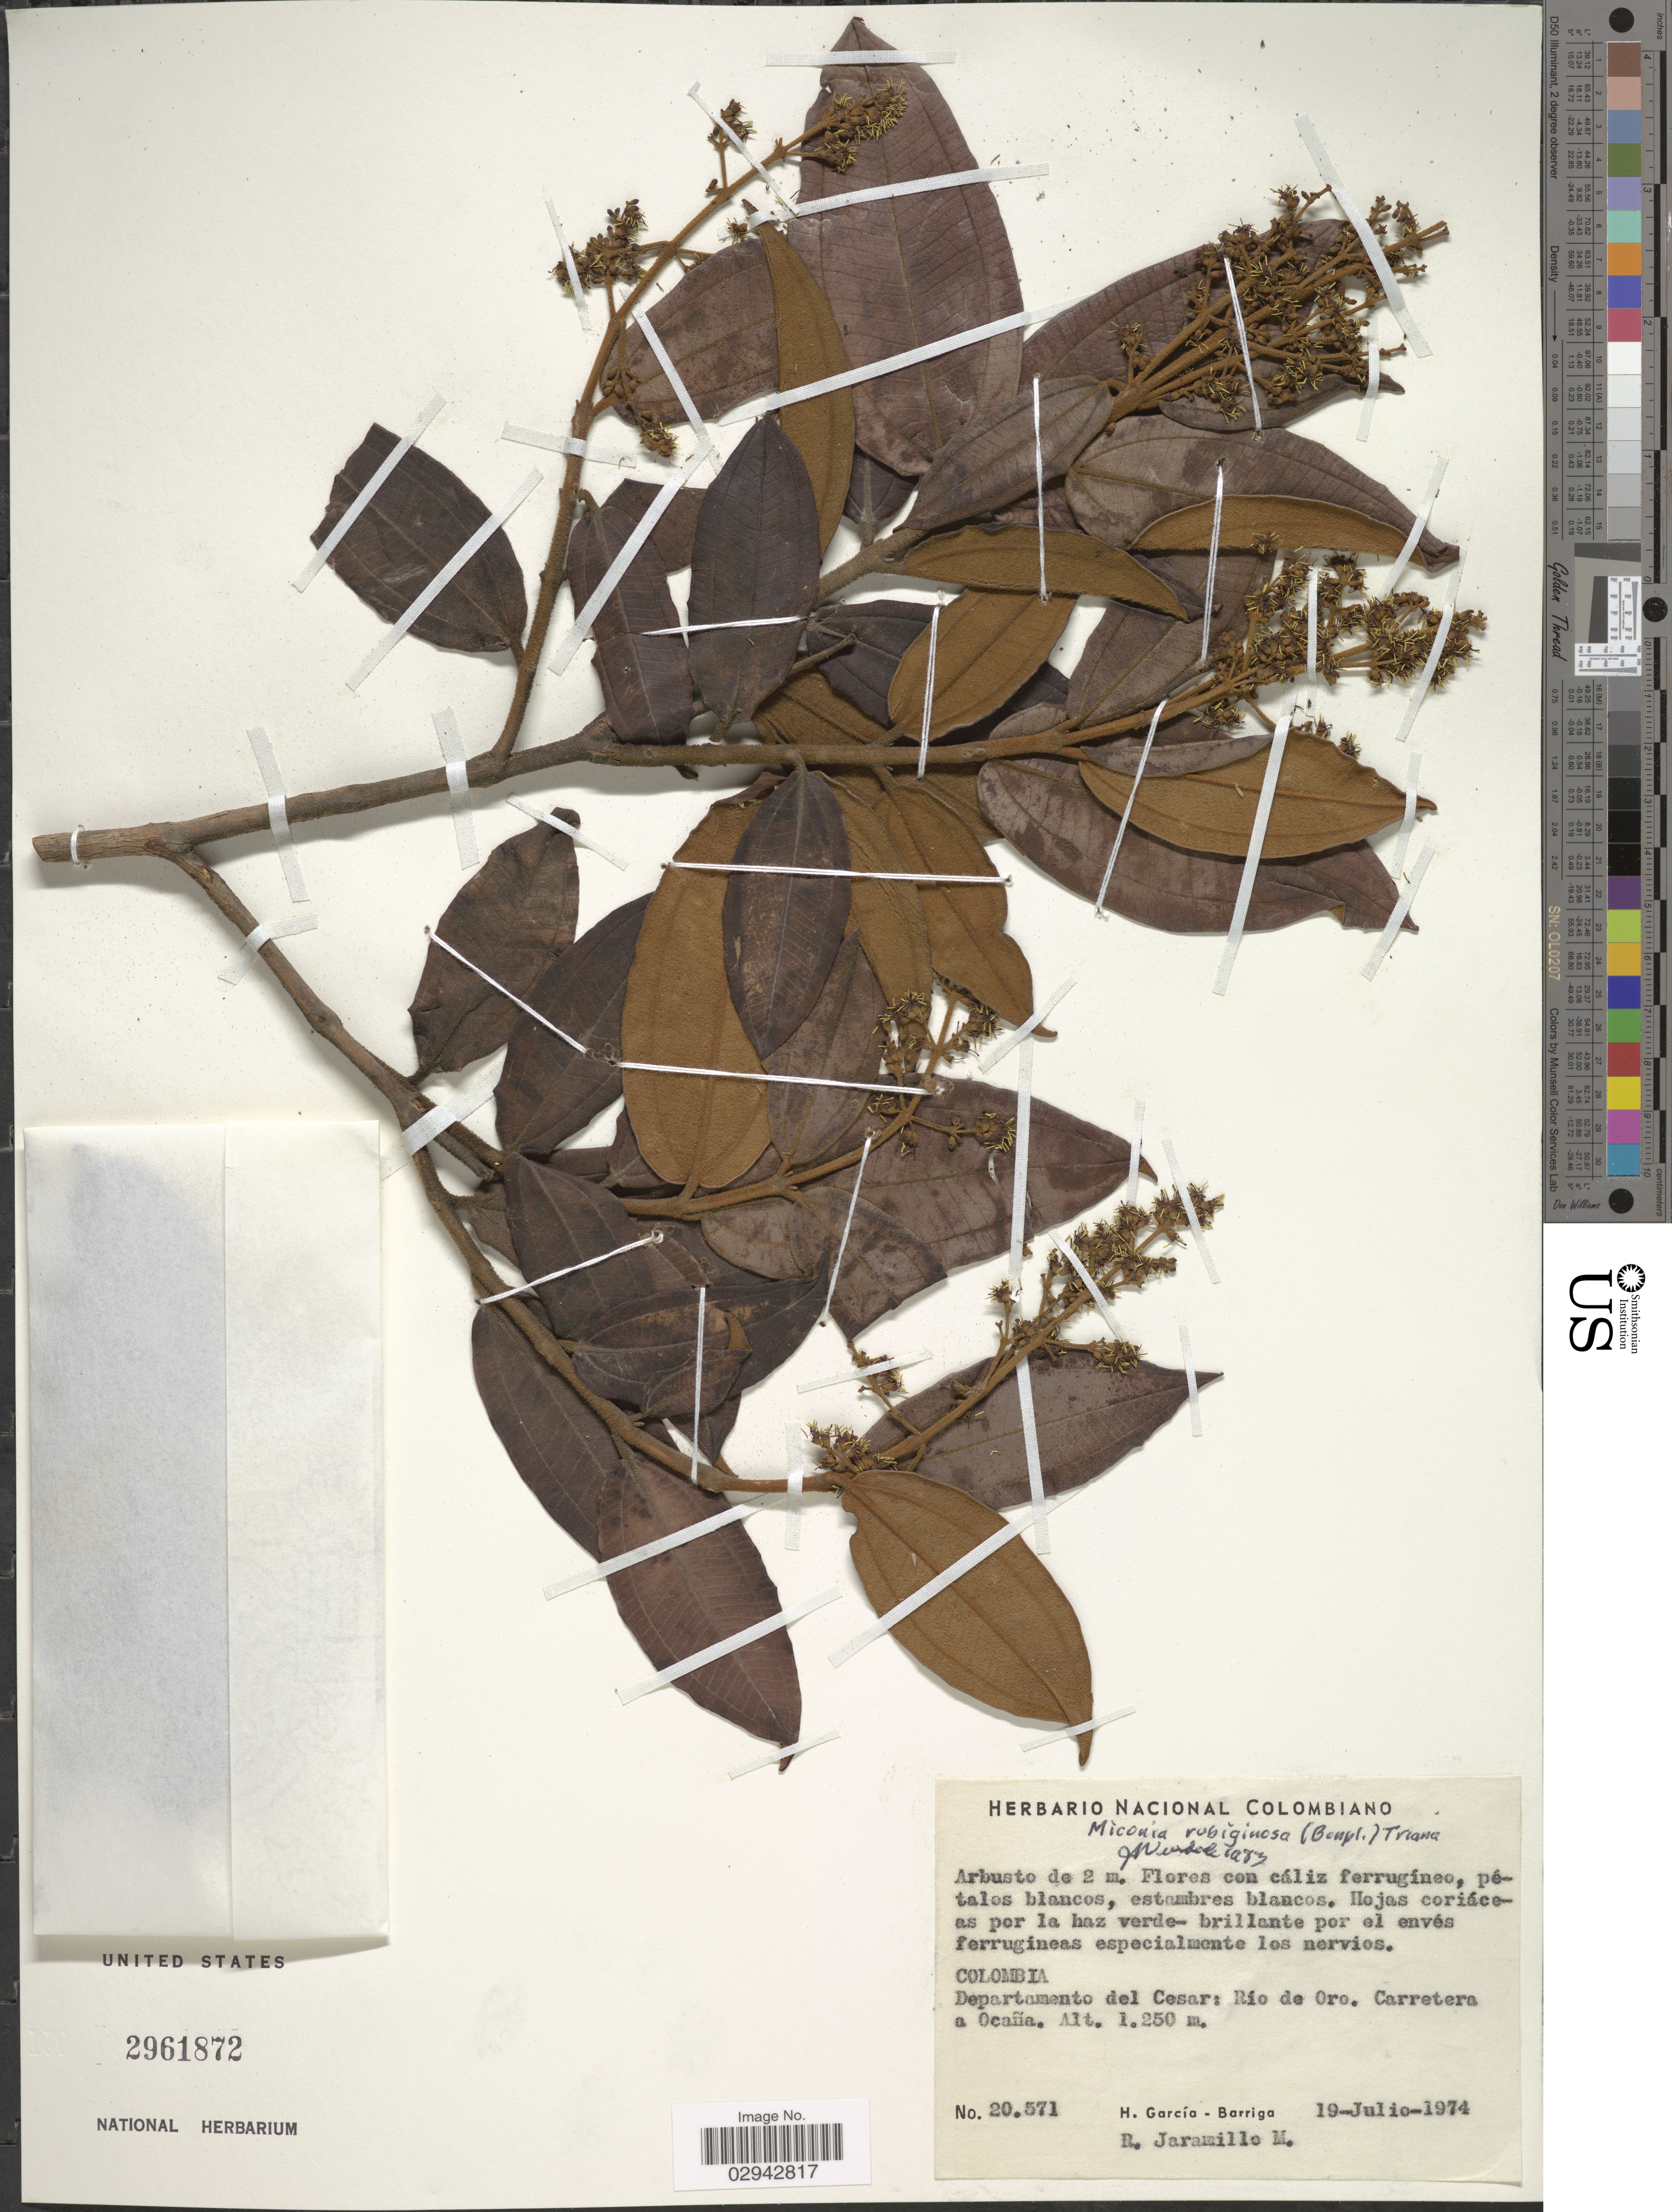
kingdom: Plantae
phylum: Tracheophyta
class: Magnoliopsida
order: Myrtales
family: Melastomataceae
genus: Miconia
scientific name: Miconia rubiginosa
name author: (Bonpl.) DC.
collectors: H. García Barriga & R. Jaramillo M.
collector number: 20571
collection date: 1974-07-19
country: Colombia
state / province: Cesar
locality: Departamento del Cesar: Río de Oro. Carretera a Ocaña.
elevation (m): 1250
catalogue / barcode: US 2961872